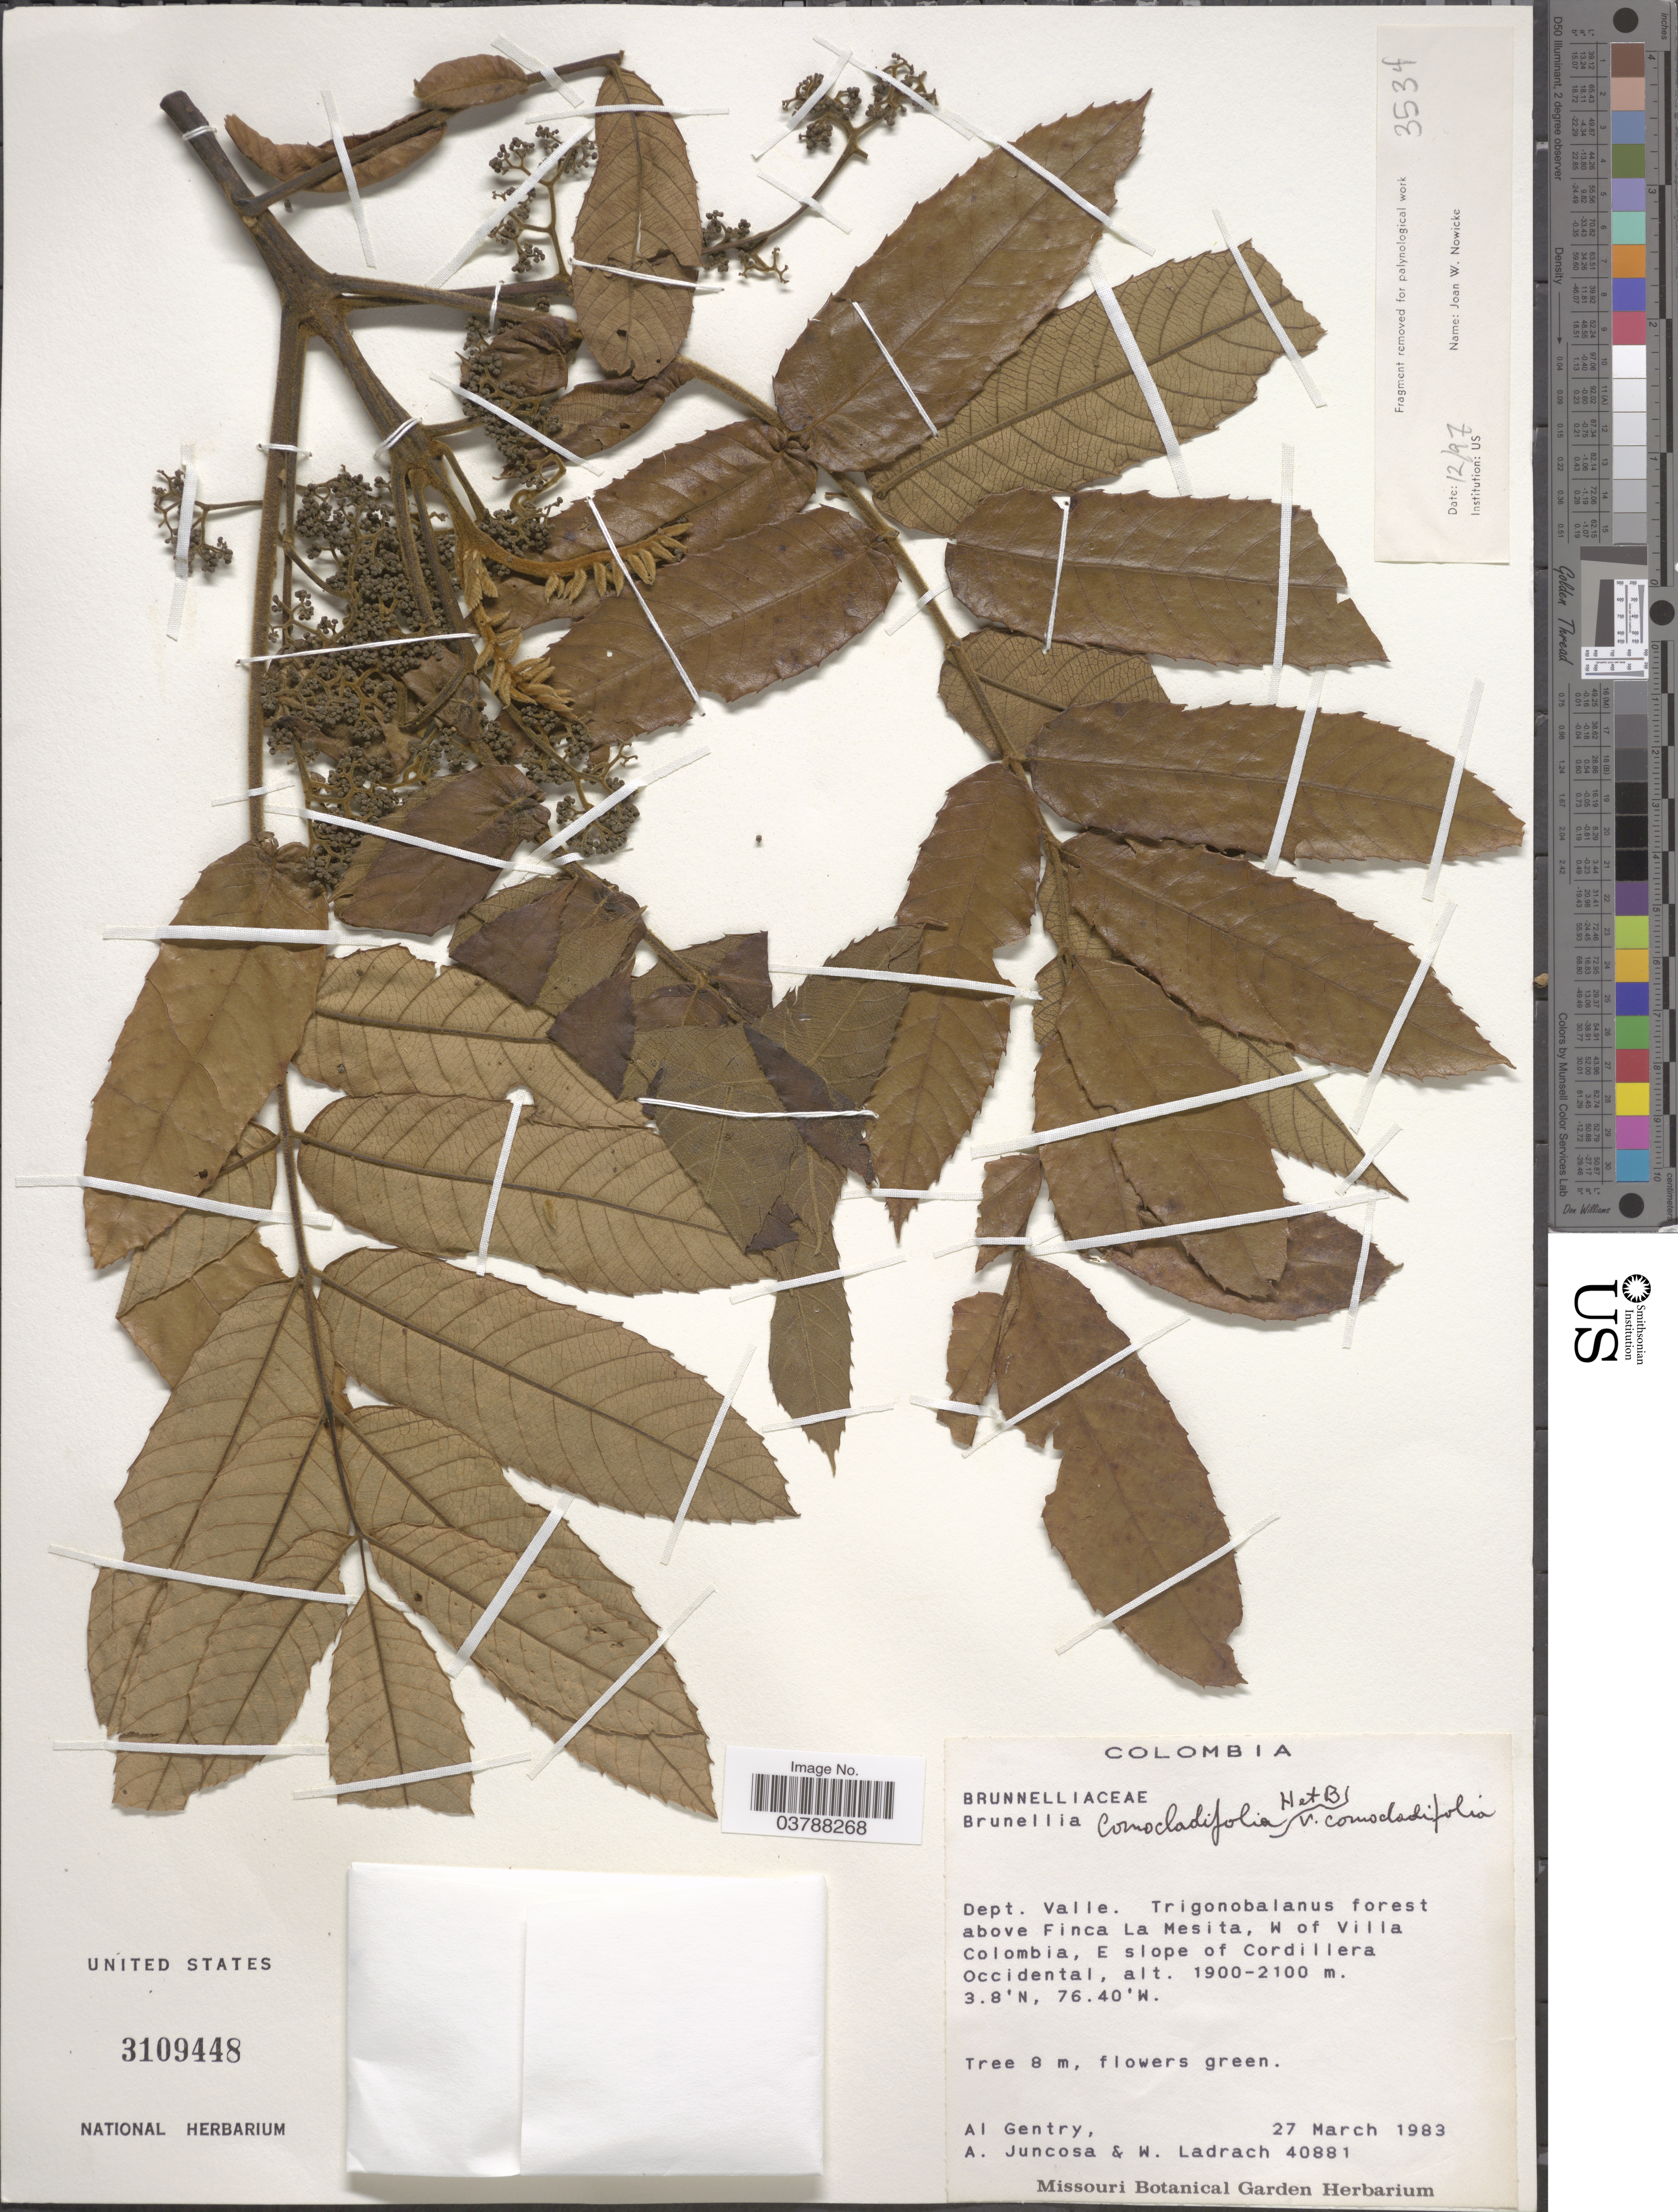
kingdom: Plantae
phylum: Tracheophyta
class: Magnoliopsida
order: Oxalidales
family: Brunelliaceae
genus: Brunellia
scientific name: Brunellia comocladifolia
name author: Bonpl.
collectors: A. H. Gentry, A. Juncosa & W. Ladrach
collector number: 40881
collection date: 1983-03-27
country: Colombia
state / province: Valle del Cauca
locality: Dept. Valle. Trigonobalanus forest above Finca La Mesita, W of Villa Colombia, E slope of Cordillera Occidental.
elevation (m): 1900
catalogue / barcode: US 3109448